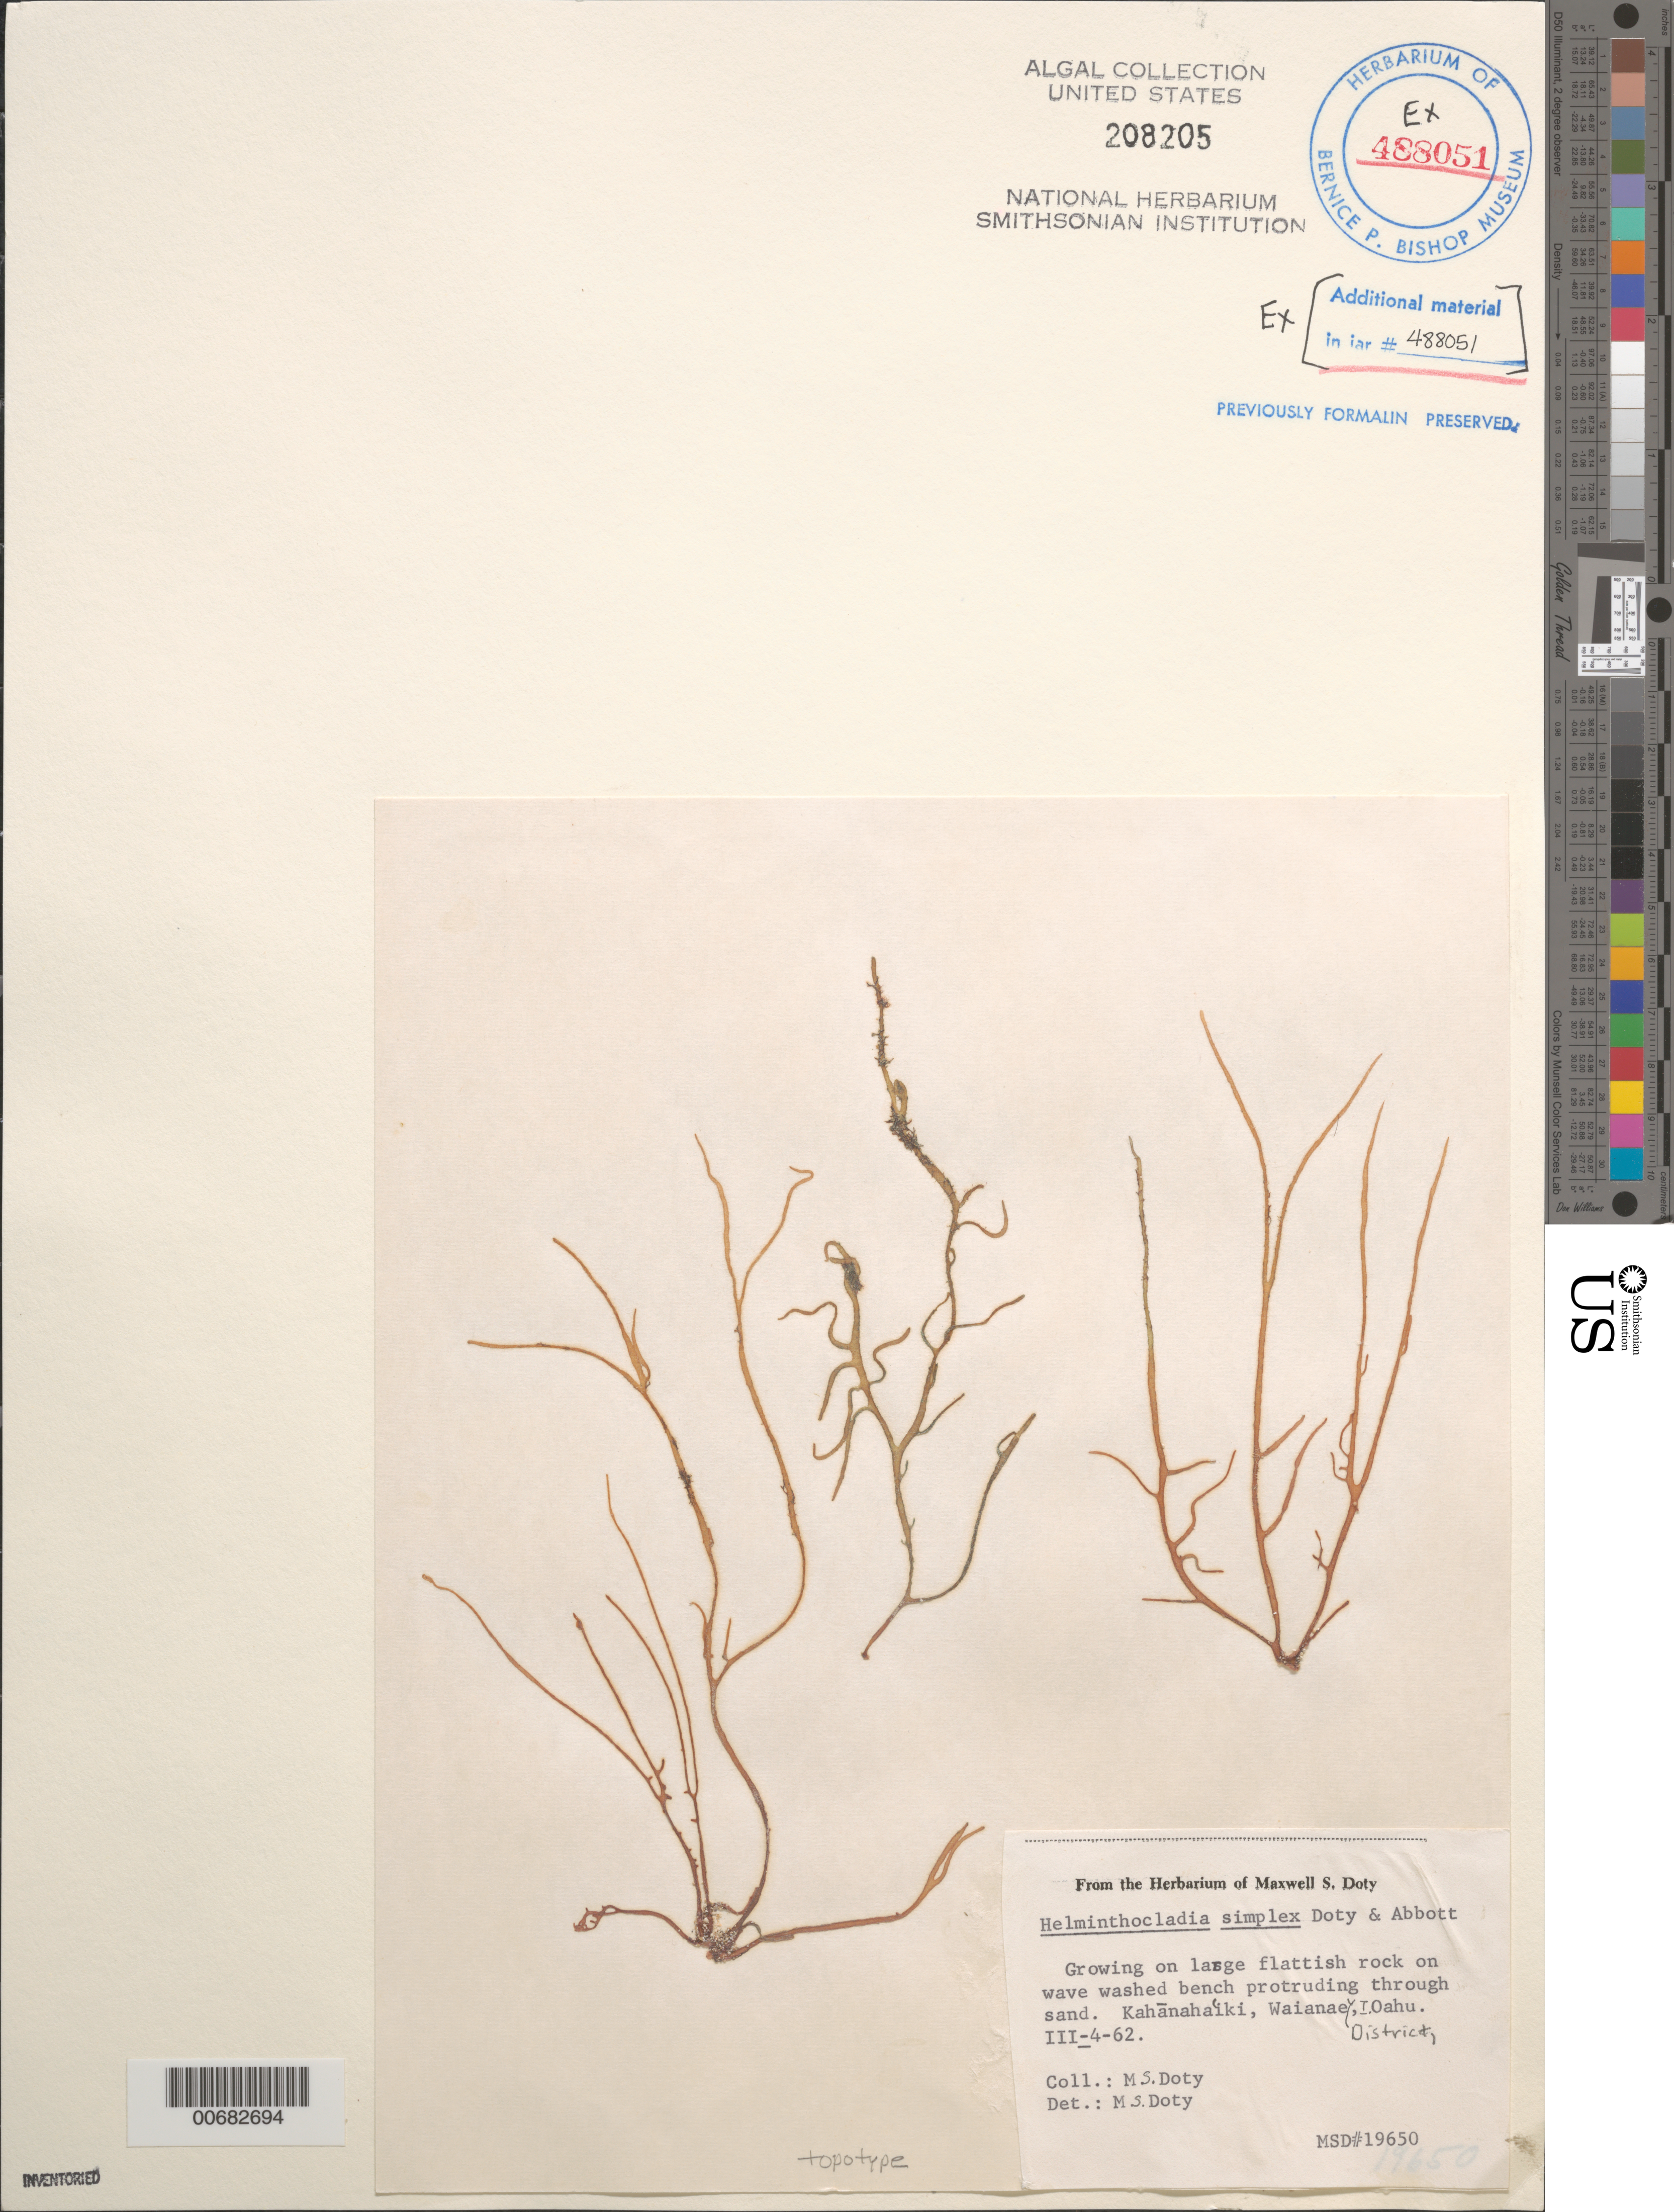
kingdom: Plantae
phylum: Rhodophyta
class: Florideophyceae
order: Nemaliales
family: Liagoraceae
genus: Helminthocladia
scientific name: Helminthocladia simplex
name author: Doty & I.A. Abbott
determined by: Doty, M. S.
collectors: M. S. Doty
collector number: MSD 19650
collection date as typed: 04 Mar 1962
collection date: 1962-03-04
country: United States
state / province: Hawaii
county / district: Honolulu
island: Oahu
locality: Kahanahaiki, Waianae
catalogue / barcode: US 208205